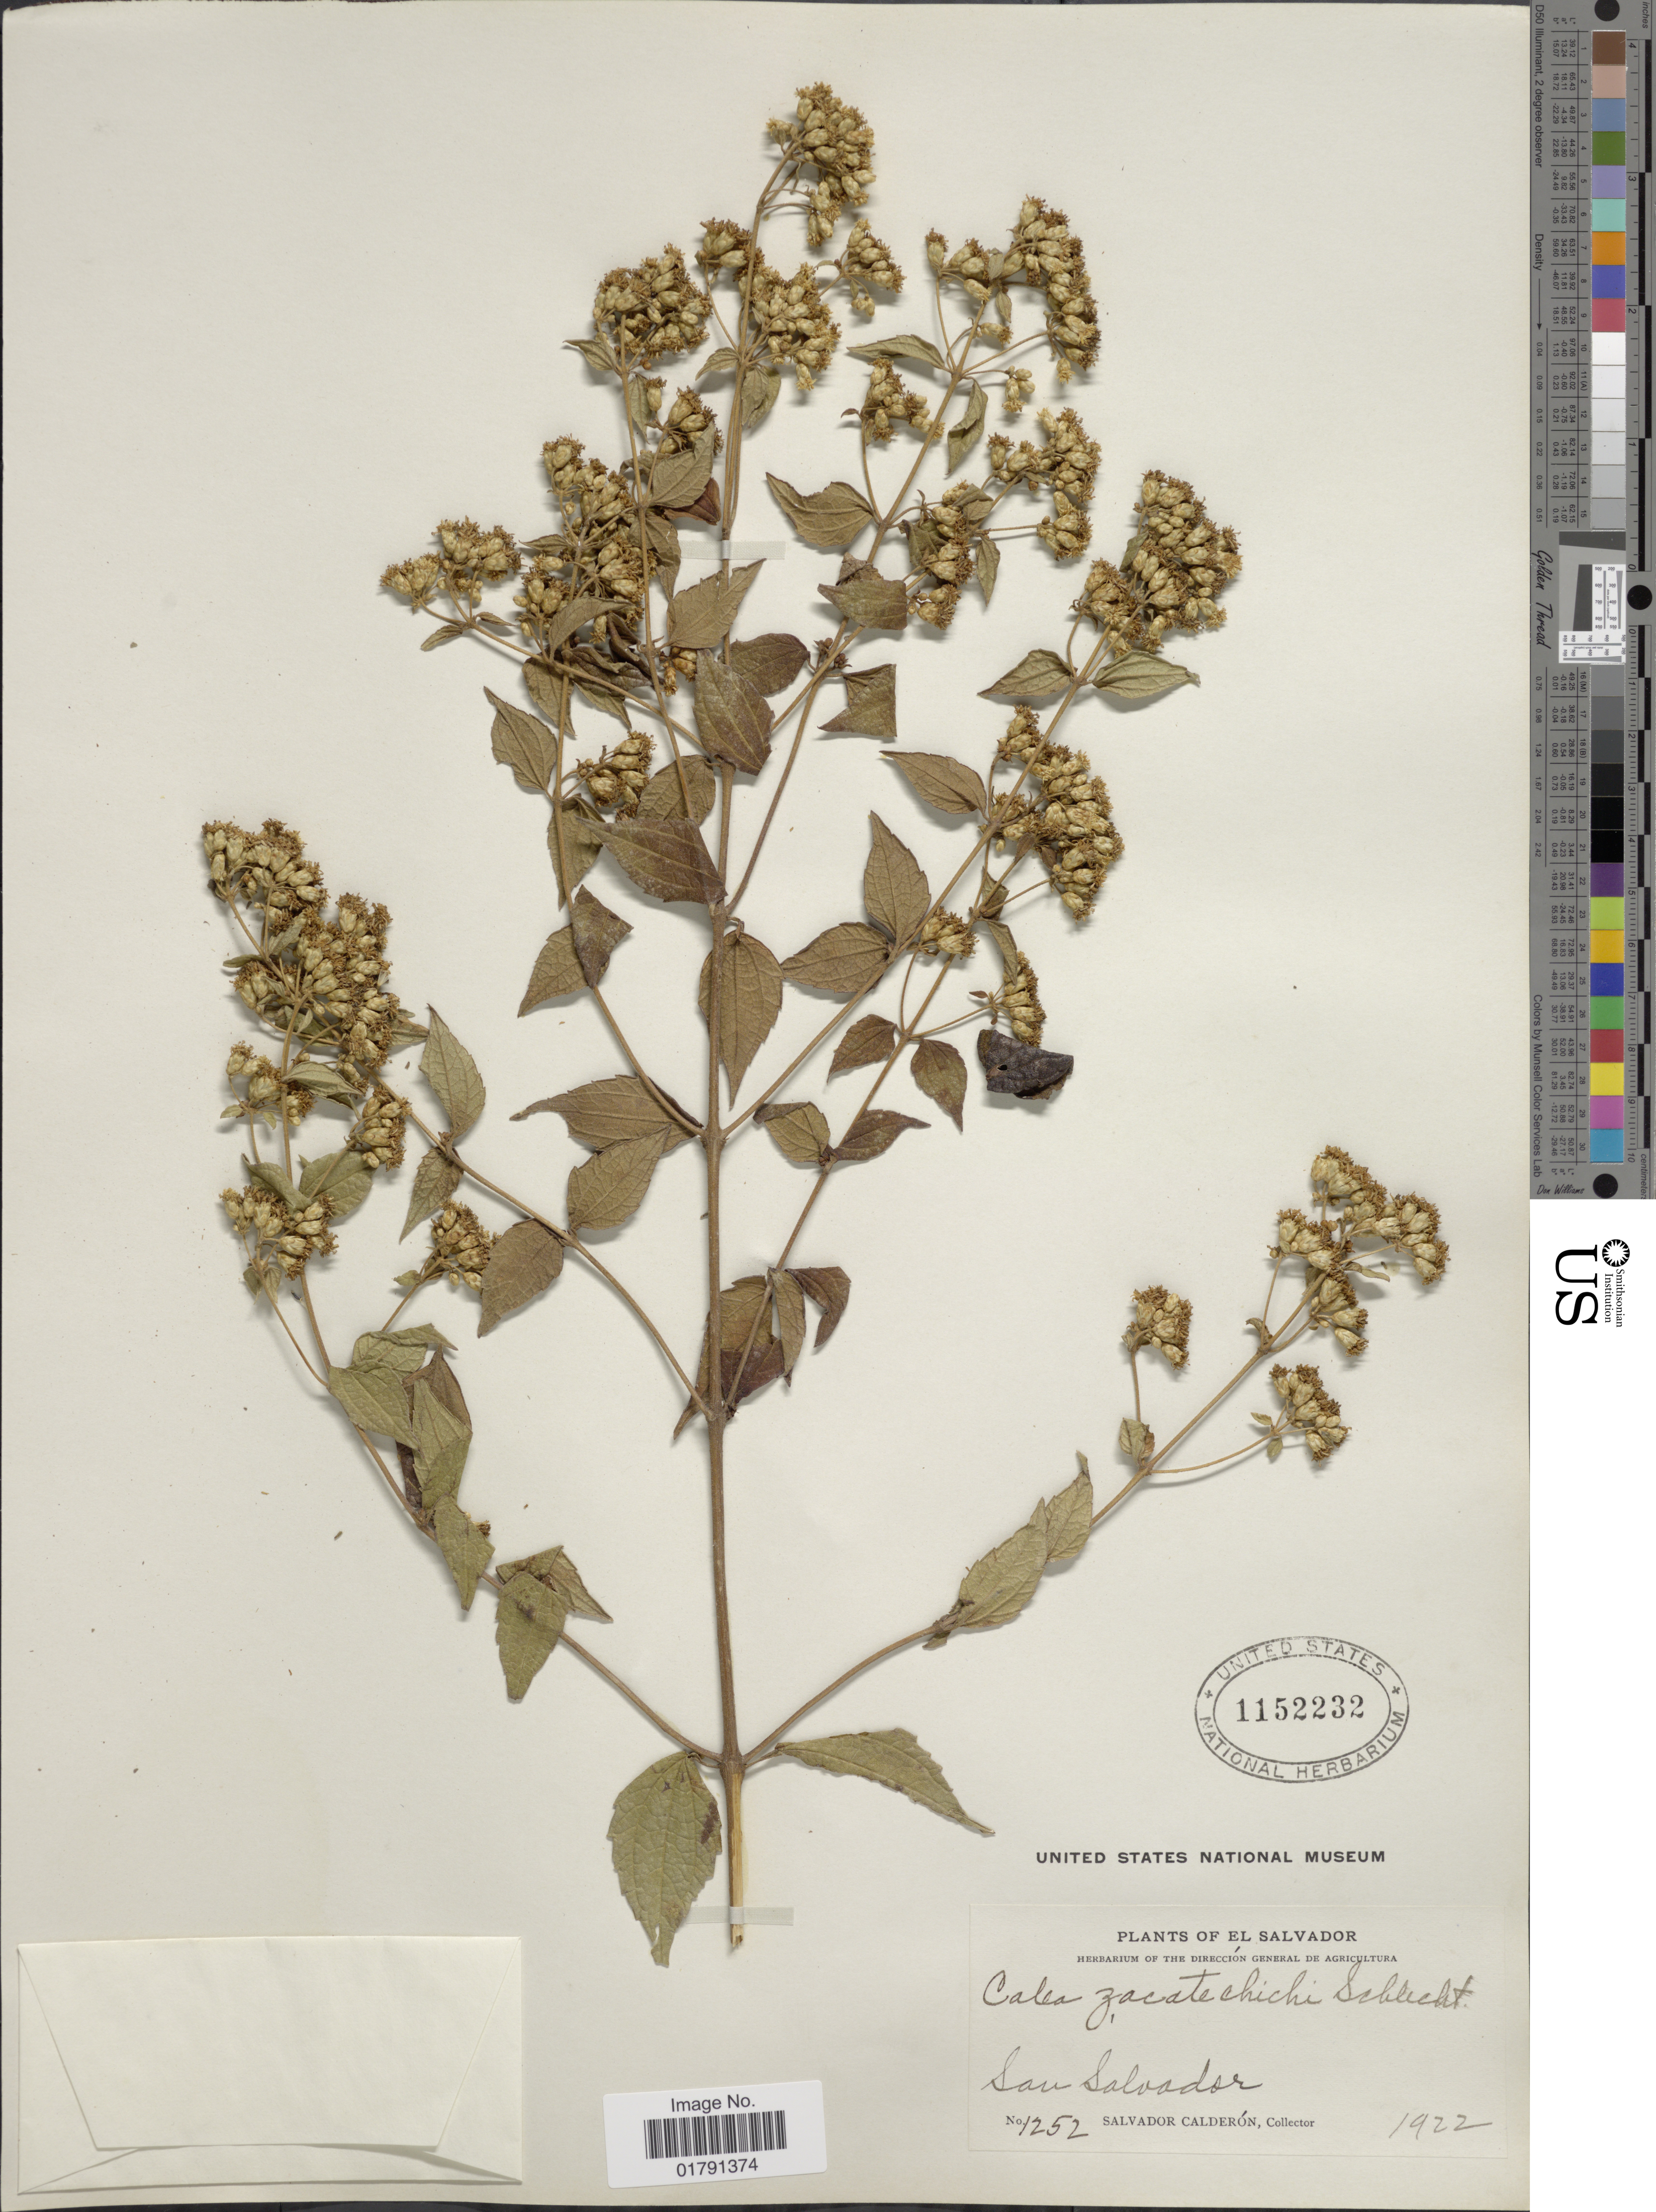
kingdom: Plantae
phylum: Tracheophyta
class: Magnoliopsida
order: Asterales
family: Asteraceae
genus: Calea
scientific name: Calea ternifolia Oliv., hom. illeg.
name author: Oliv.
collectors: S. Calderón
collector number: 1252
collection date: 1922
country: El Salvador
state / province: San Salvador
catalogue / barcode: US 1152232